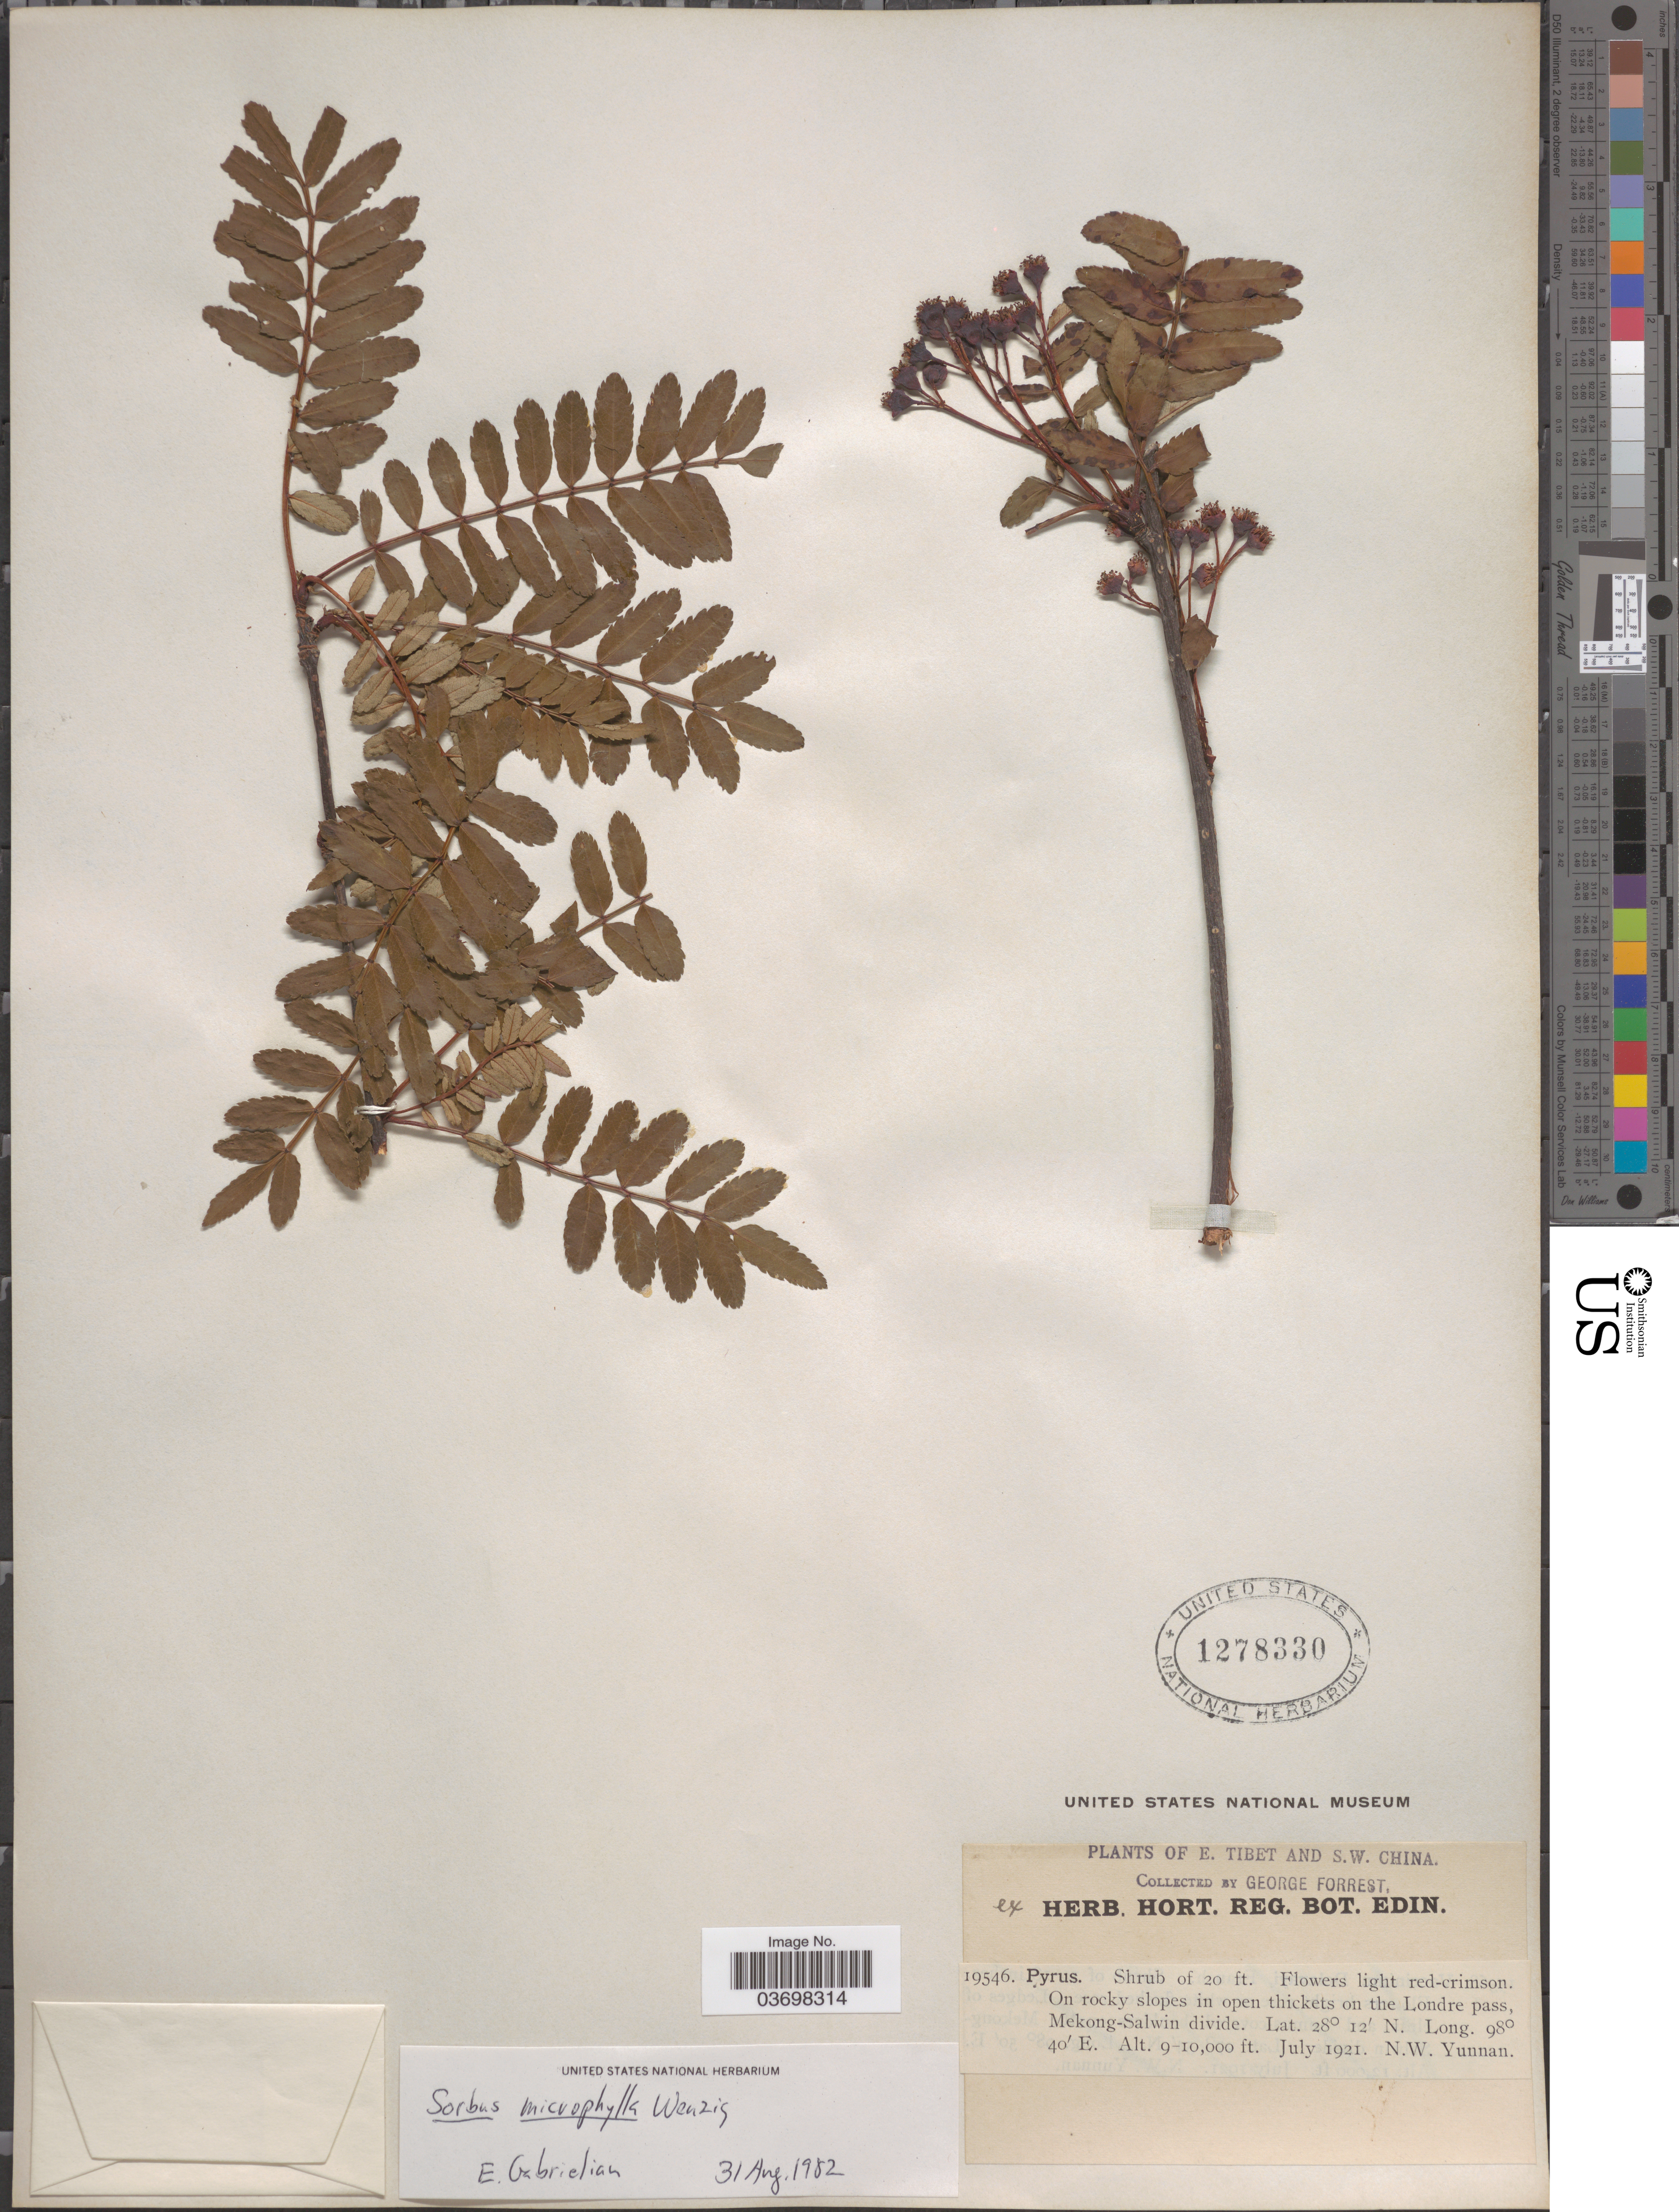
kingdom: Plantae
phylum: Tracheophyta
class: Magnoliopsida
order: Rosales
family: Rosaceae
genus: Sorbus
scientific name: Sorbus microphylla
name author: (Wall. ex Hook. f.) Wenz.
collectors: G. Forrest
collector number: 19546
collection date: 1921-07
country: China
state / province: Yunnan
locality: S.W. China. On rocky slopes in open thickets on the Londre pass, Mekong-Salwin divide. N.W. Yunnan.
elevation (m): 2743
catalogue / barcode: US 1278330